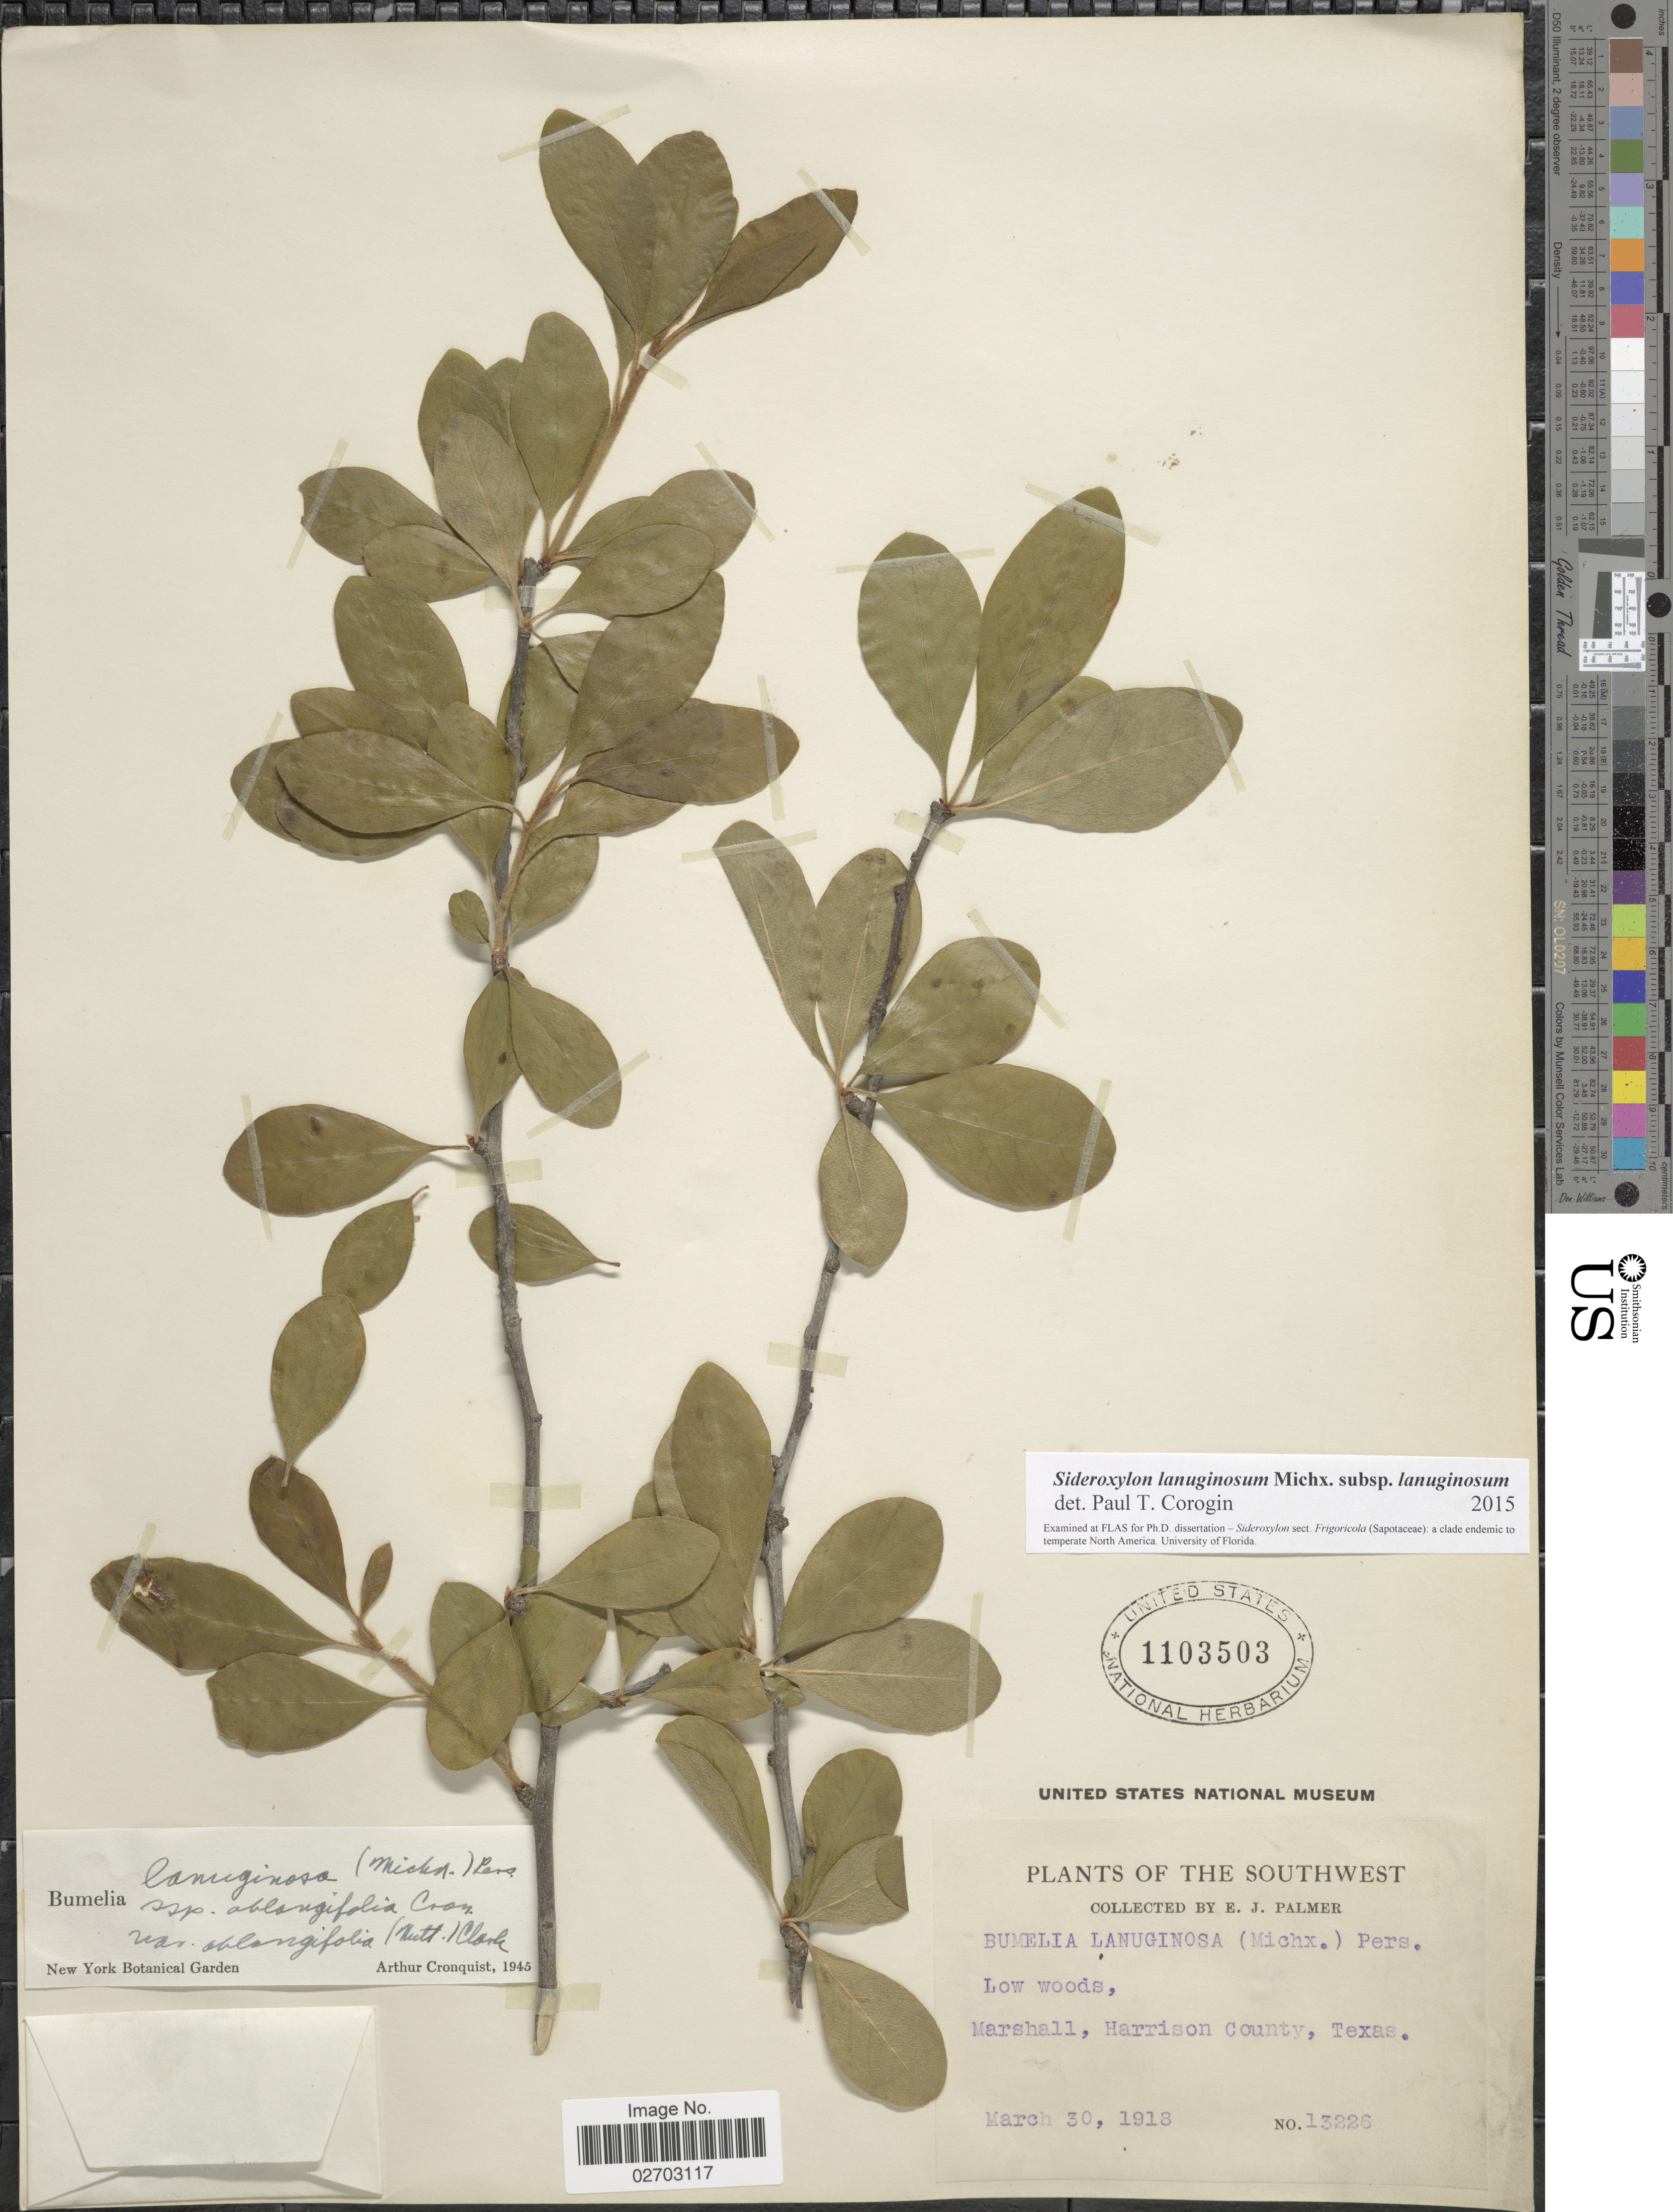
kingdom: Plantae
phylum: Tracheophyta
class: Magnoliopsida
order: Ericales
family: Sapotaceae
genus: Sideroxylon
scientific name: Sideroxylon lanuginosum subsp. lanuginosum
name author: Michx.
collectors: E. J. Palmer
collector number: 13226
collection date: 1918-03-30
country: United States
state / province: Texas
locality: Southwest, Marshall, Harrison County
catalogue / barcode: US 1103503